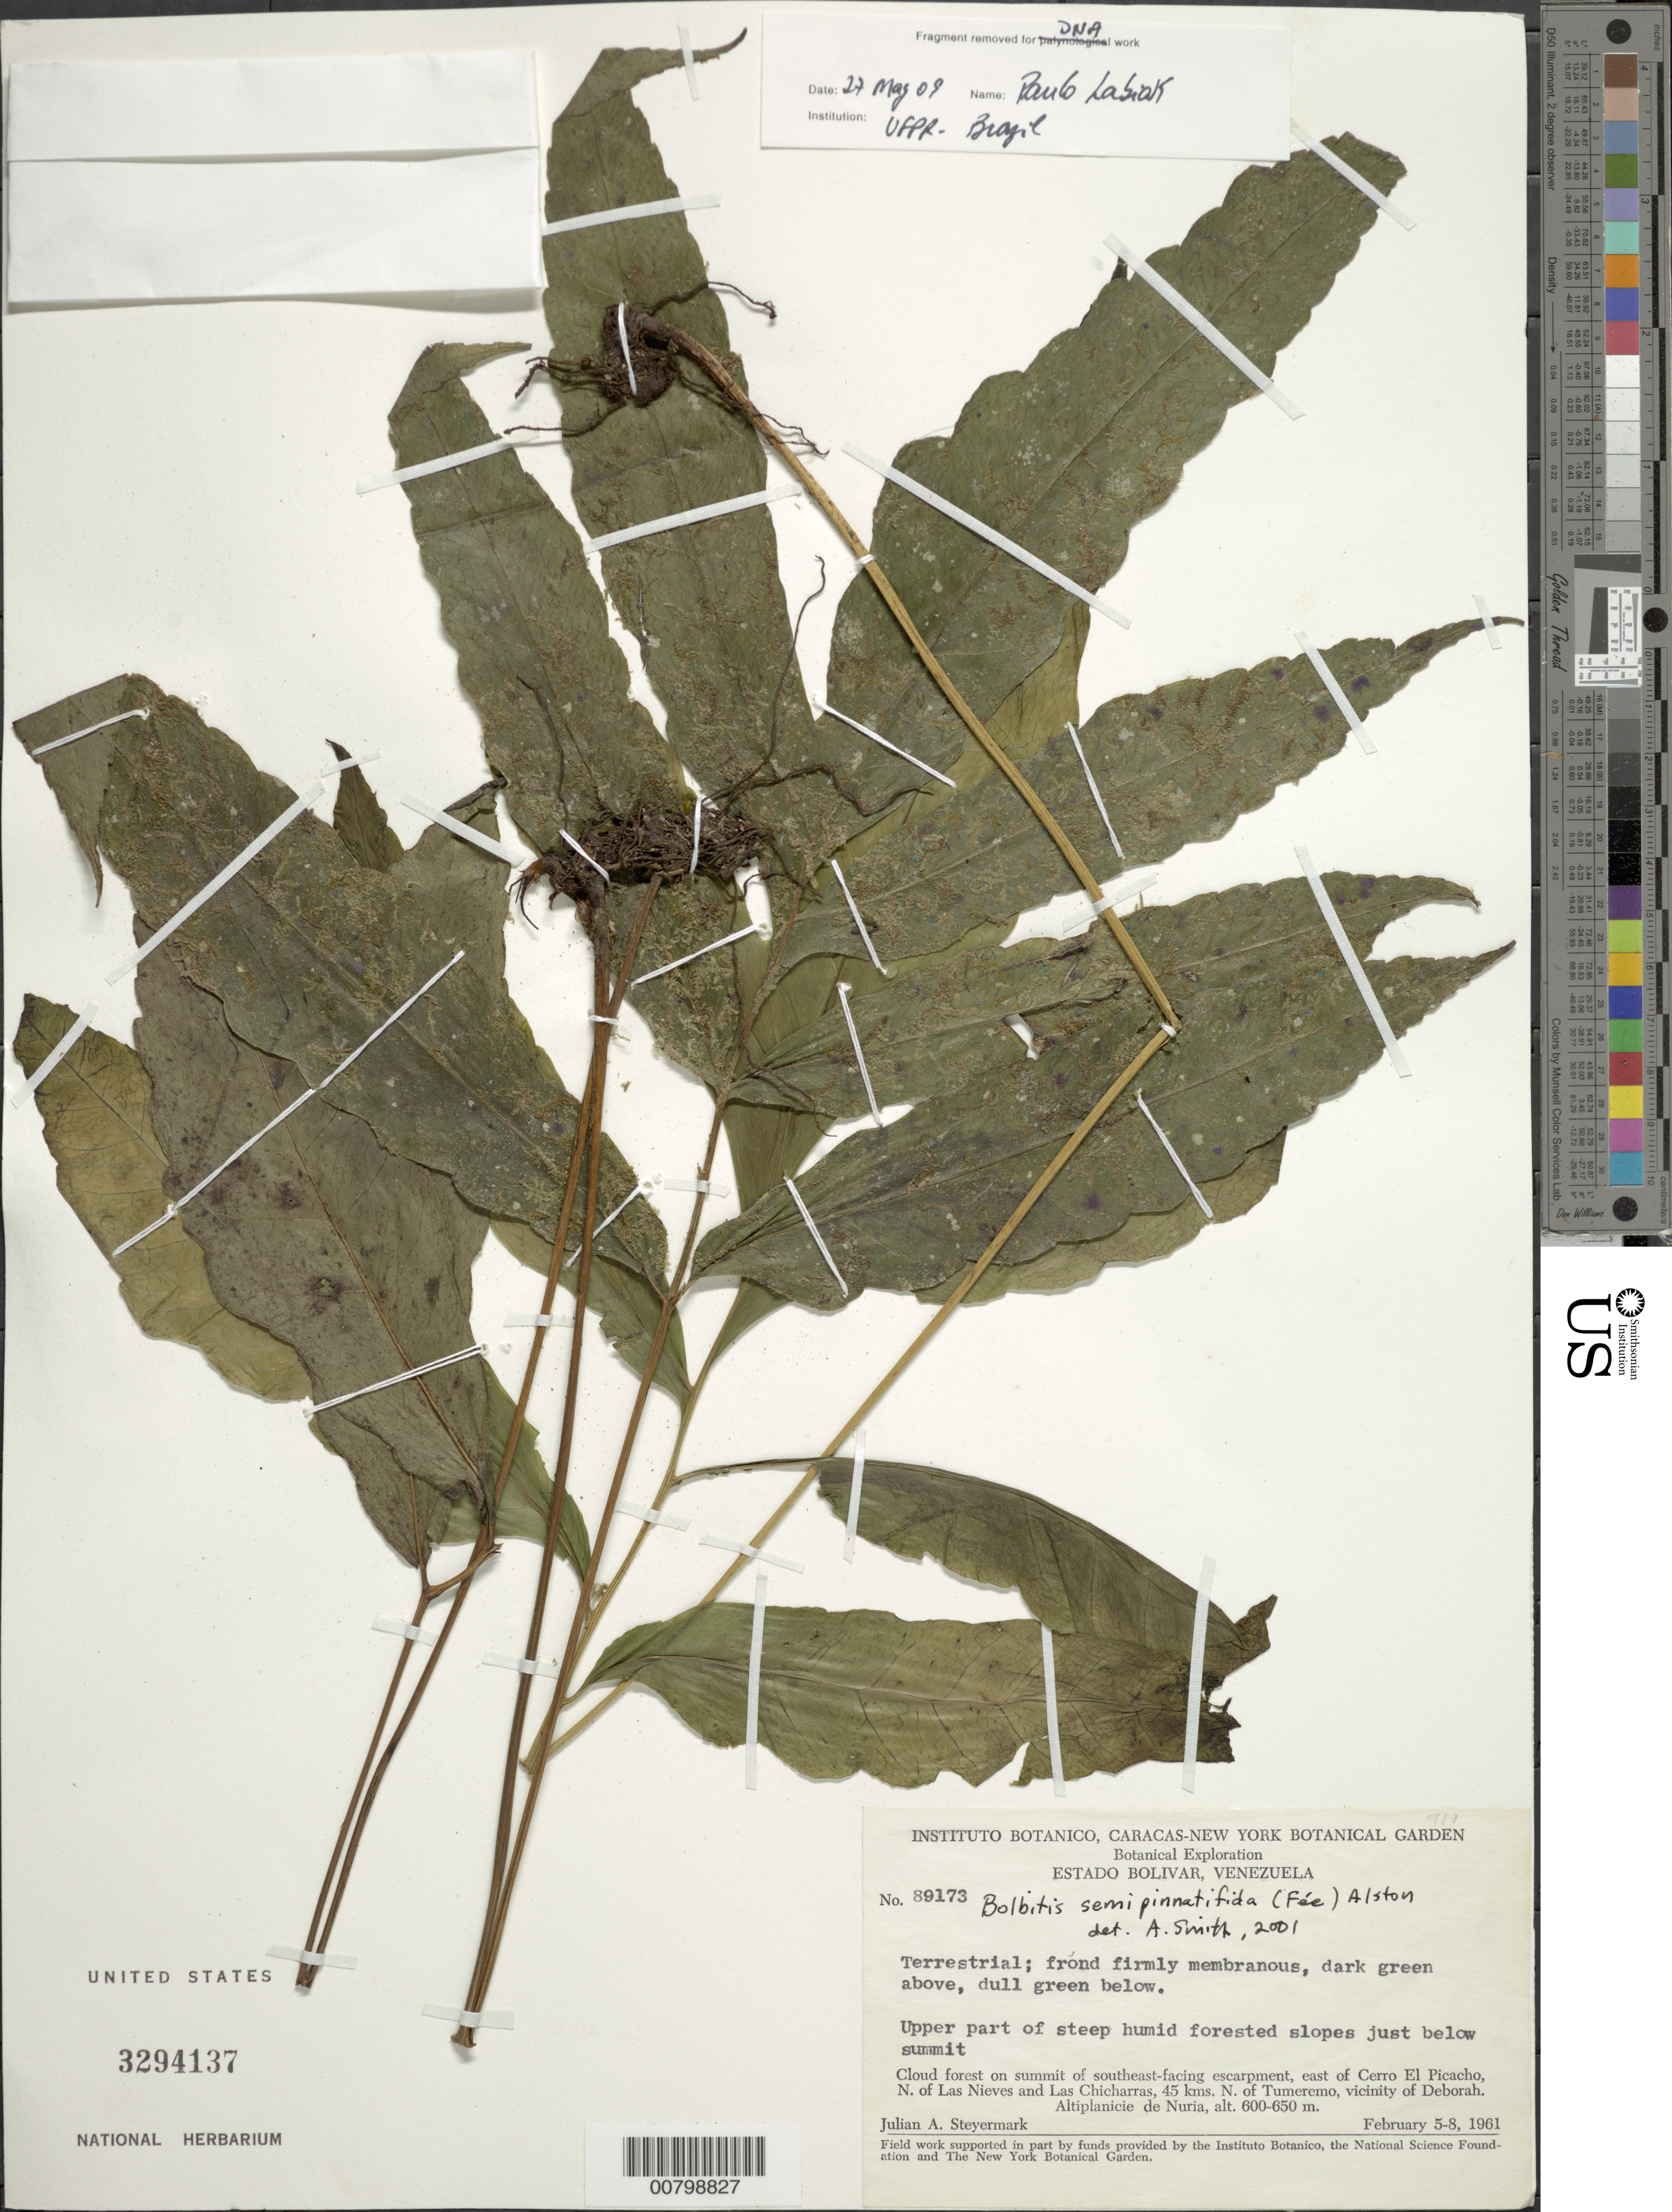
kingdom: Plantae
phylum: Tracheophyta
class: Polypodiopsida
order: Polypodiales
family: Dryopteridaceae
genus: Bolbitis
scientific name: Bolbitis semipinnatifida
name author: (Fée) Alston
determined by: Smith, A.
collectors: J. Steyermark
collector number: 89173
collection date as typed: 5-Feb-61 to 8-Feb-61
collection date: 1961-02-05/1961-02-08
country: Venezuela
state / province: Bolívar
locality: Cerro El Picacho, N of Las Nieves, 45 km N of Tumeremo, Altiplanicie de Nuria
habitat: Upper part of steep humid forested slopes just below summit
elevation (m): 600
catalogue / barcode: US 3294137